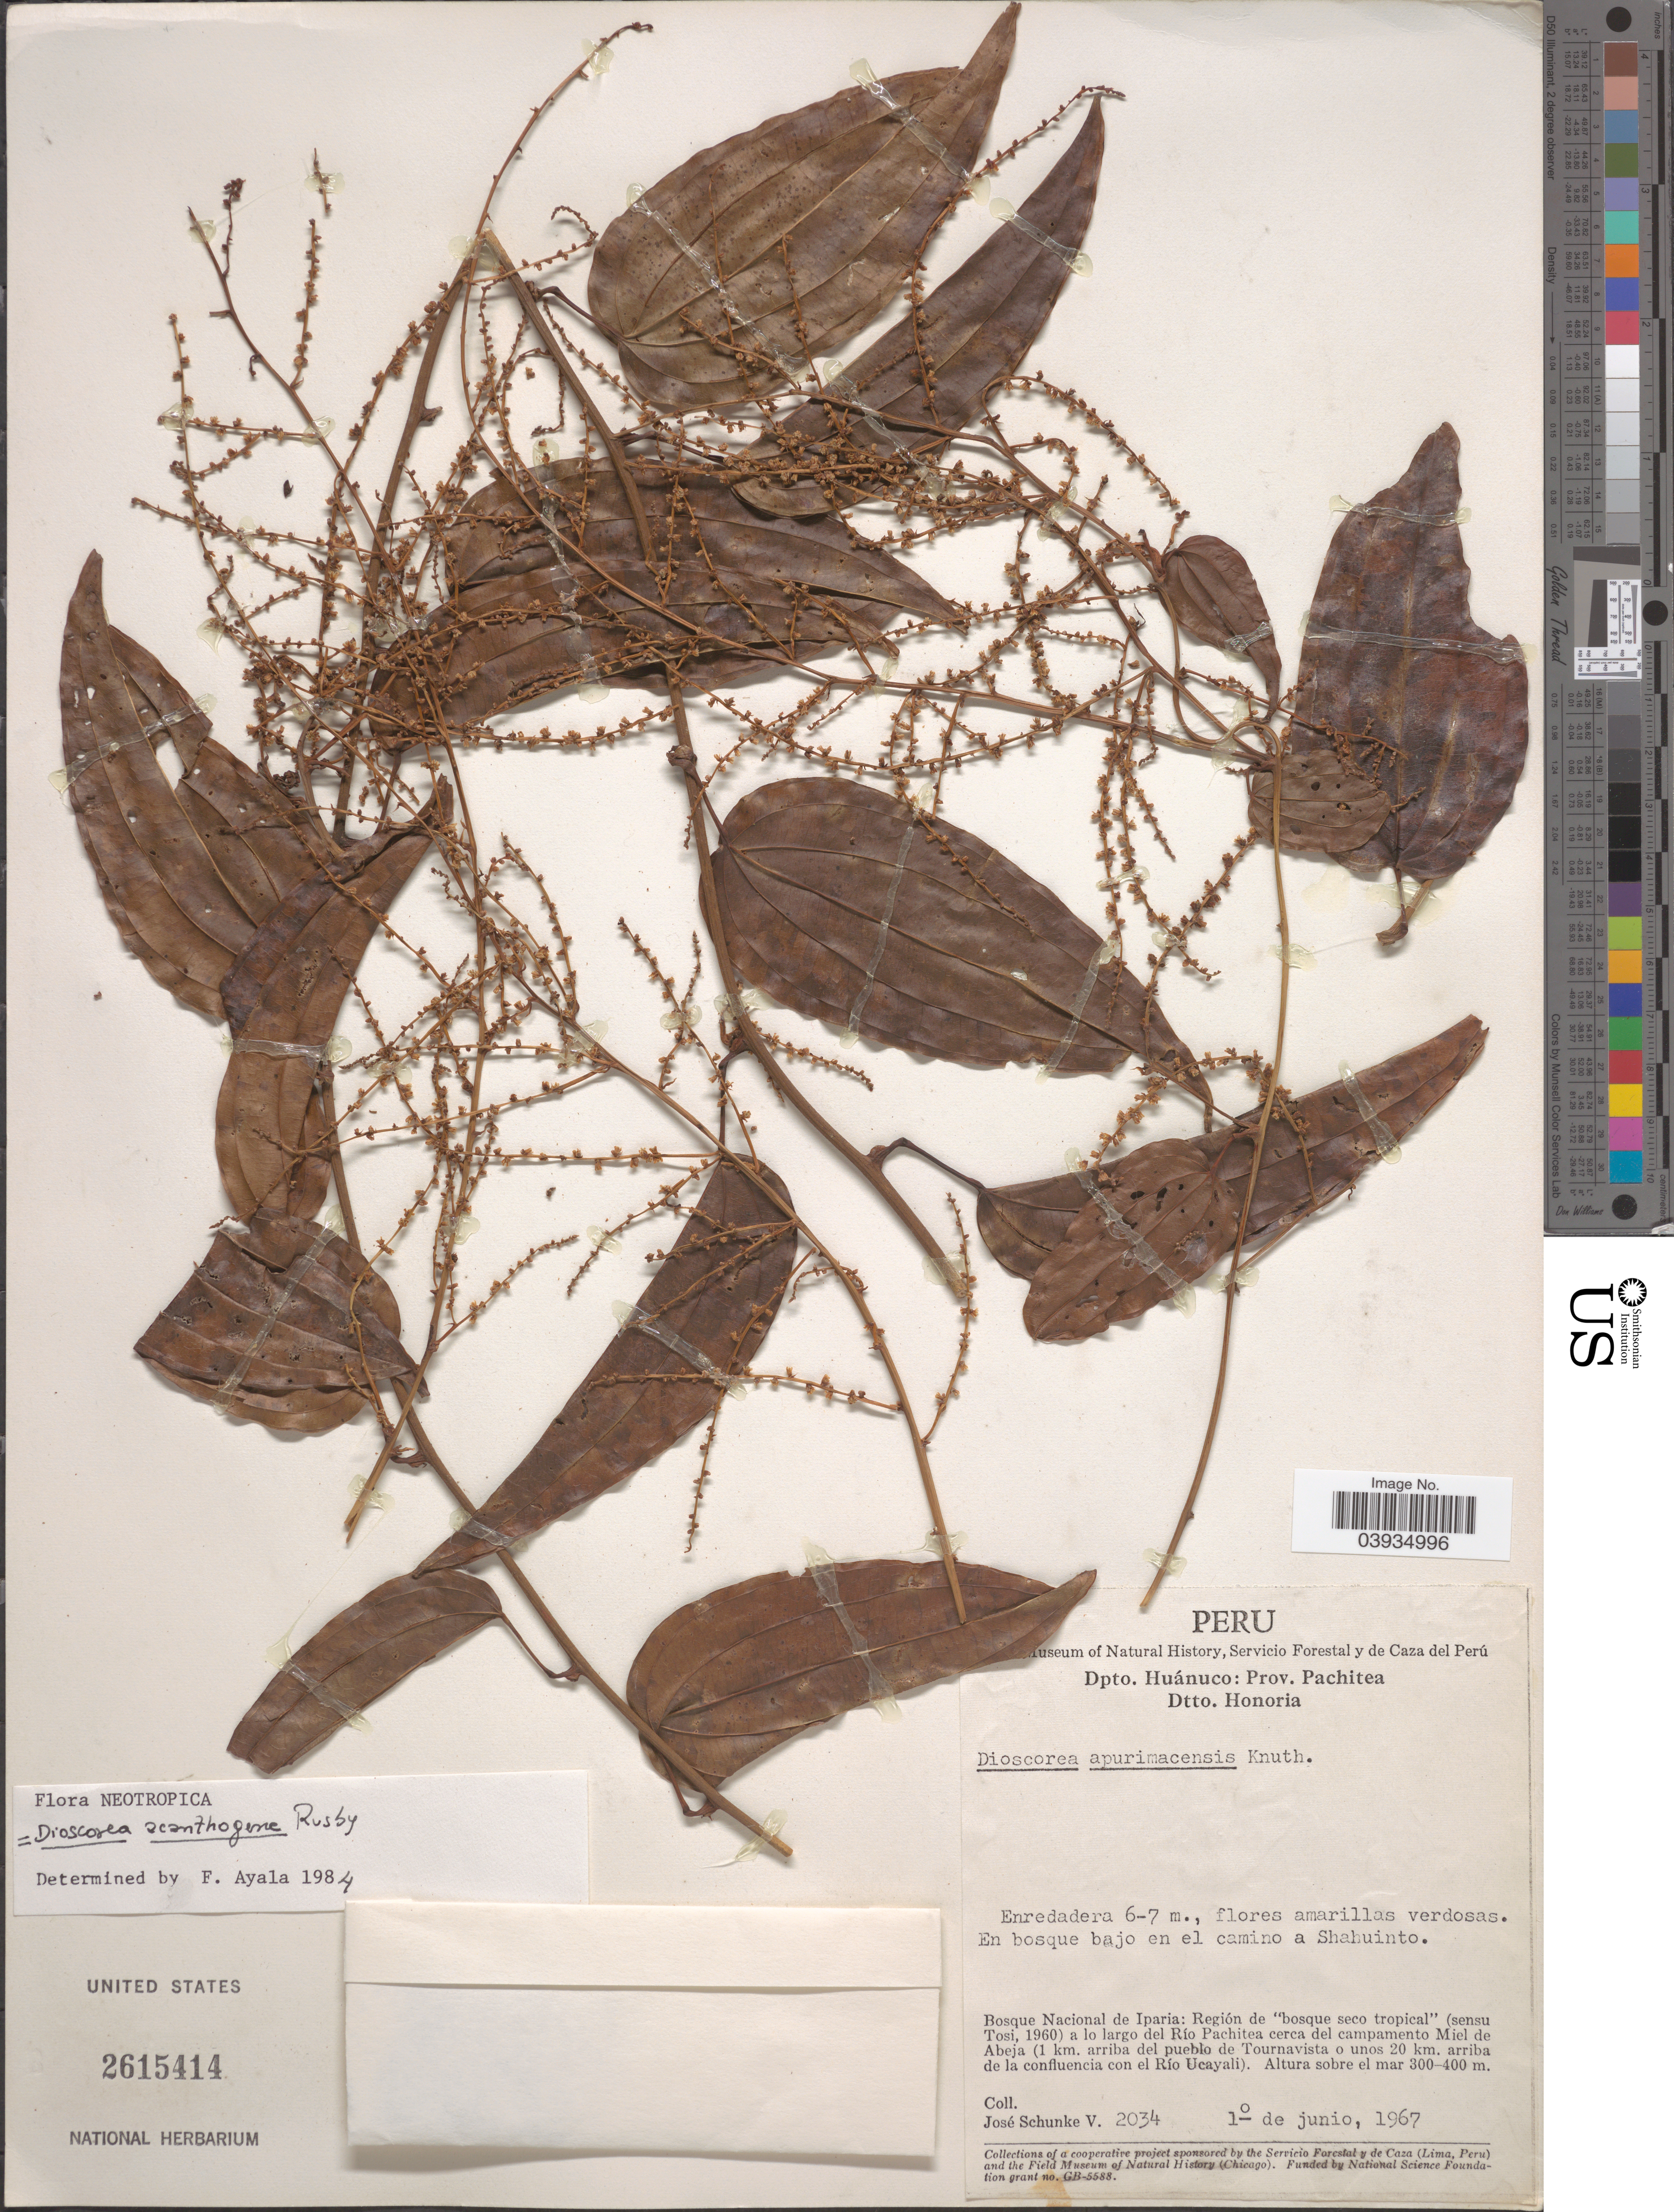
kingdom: Plantae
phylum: Tracheophyta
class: Liliopsida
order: Dioscoreales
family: Dioscoreaceae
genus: Dioscorea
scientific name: Dioscorea acanthogene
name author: Rusby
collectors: J. Schunke Vigo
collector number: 2034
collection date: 1967-06-01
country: Peru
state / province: Huánuco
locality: Dpto. Hánuco: Prov. Pachitea. Dtto Honoria. En bosque bajo en el camino a Shahuinto. Bosque Nacional de Iparia: Región de "bosque seco tropical"a lo largo del Río Pachitea cerca del campamento Miel de Abjea (1 km. arriba del pueblo de Tournavista o unos 20 km. arriba de la confluencia con el Río Ucayali).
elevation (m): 300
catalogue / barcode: US 2615414